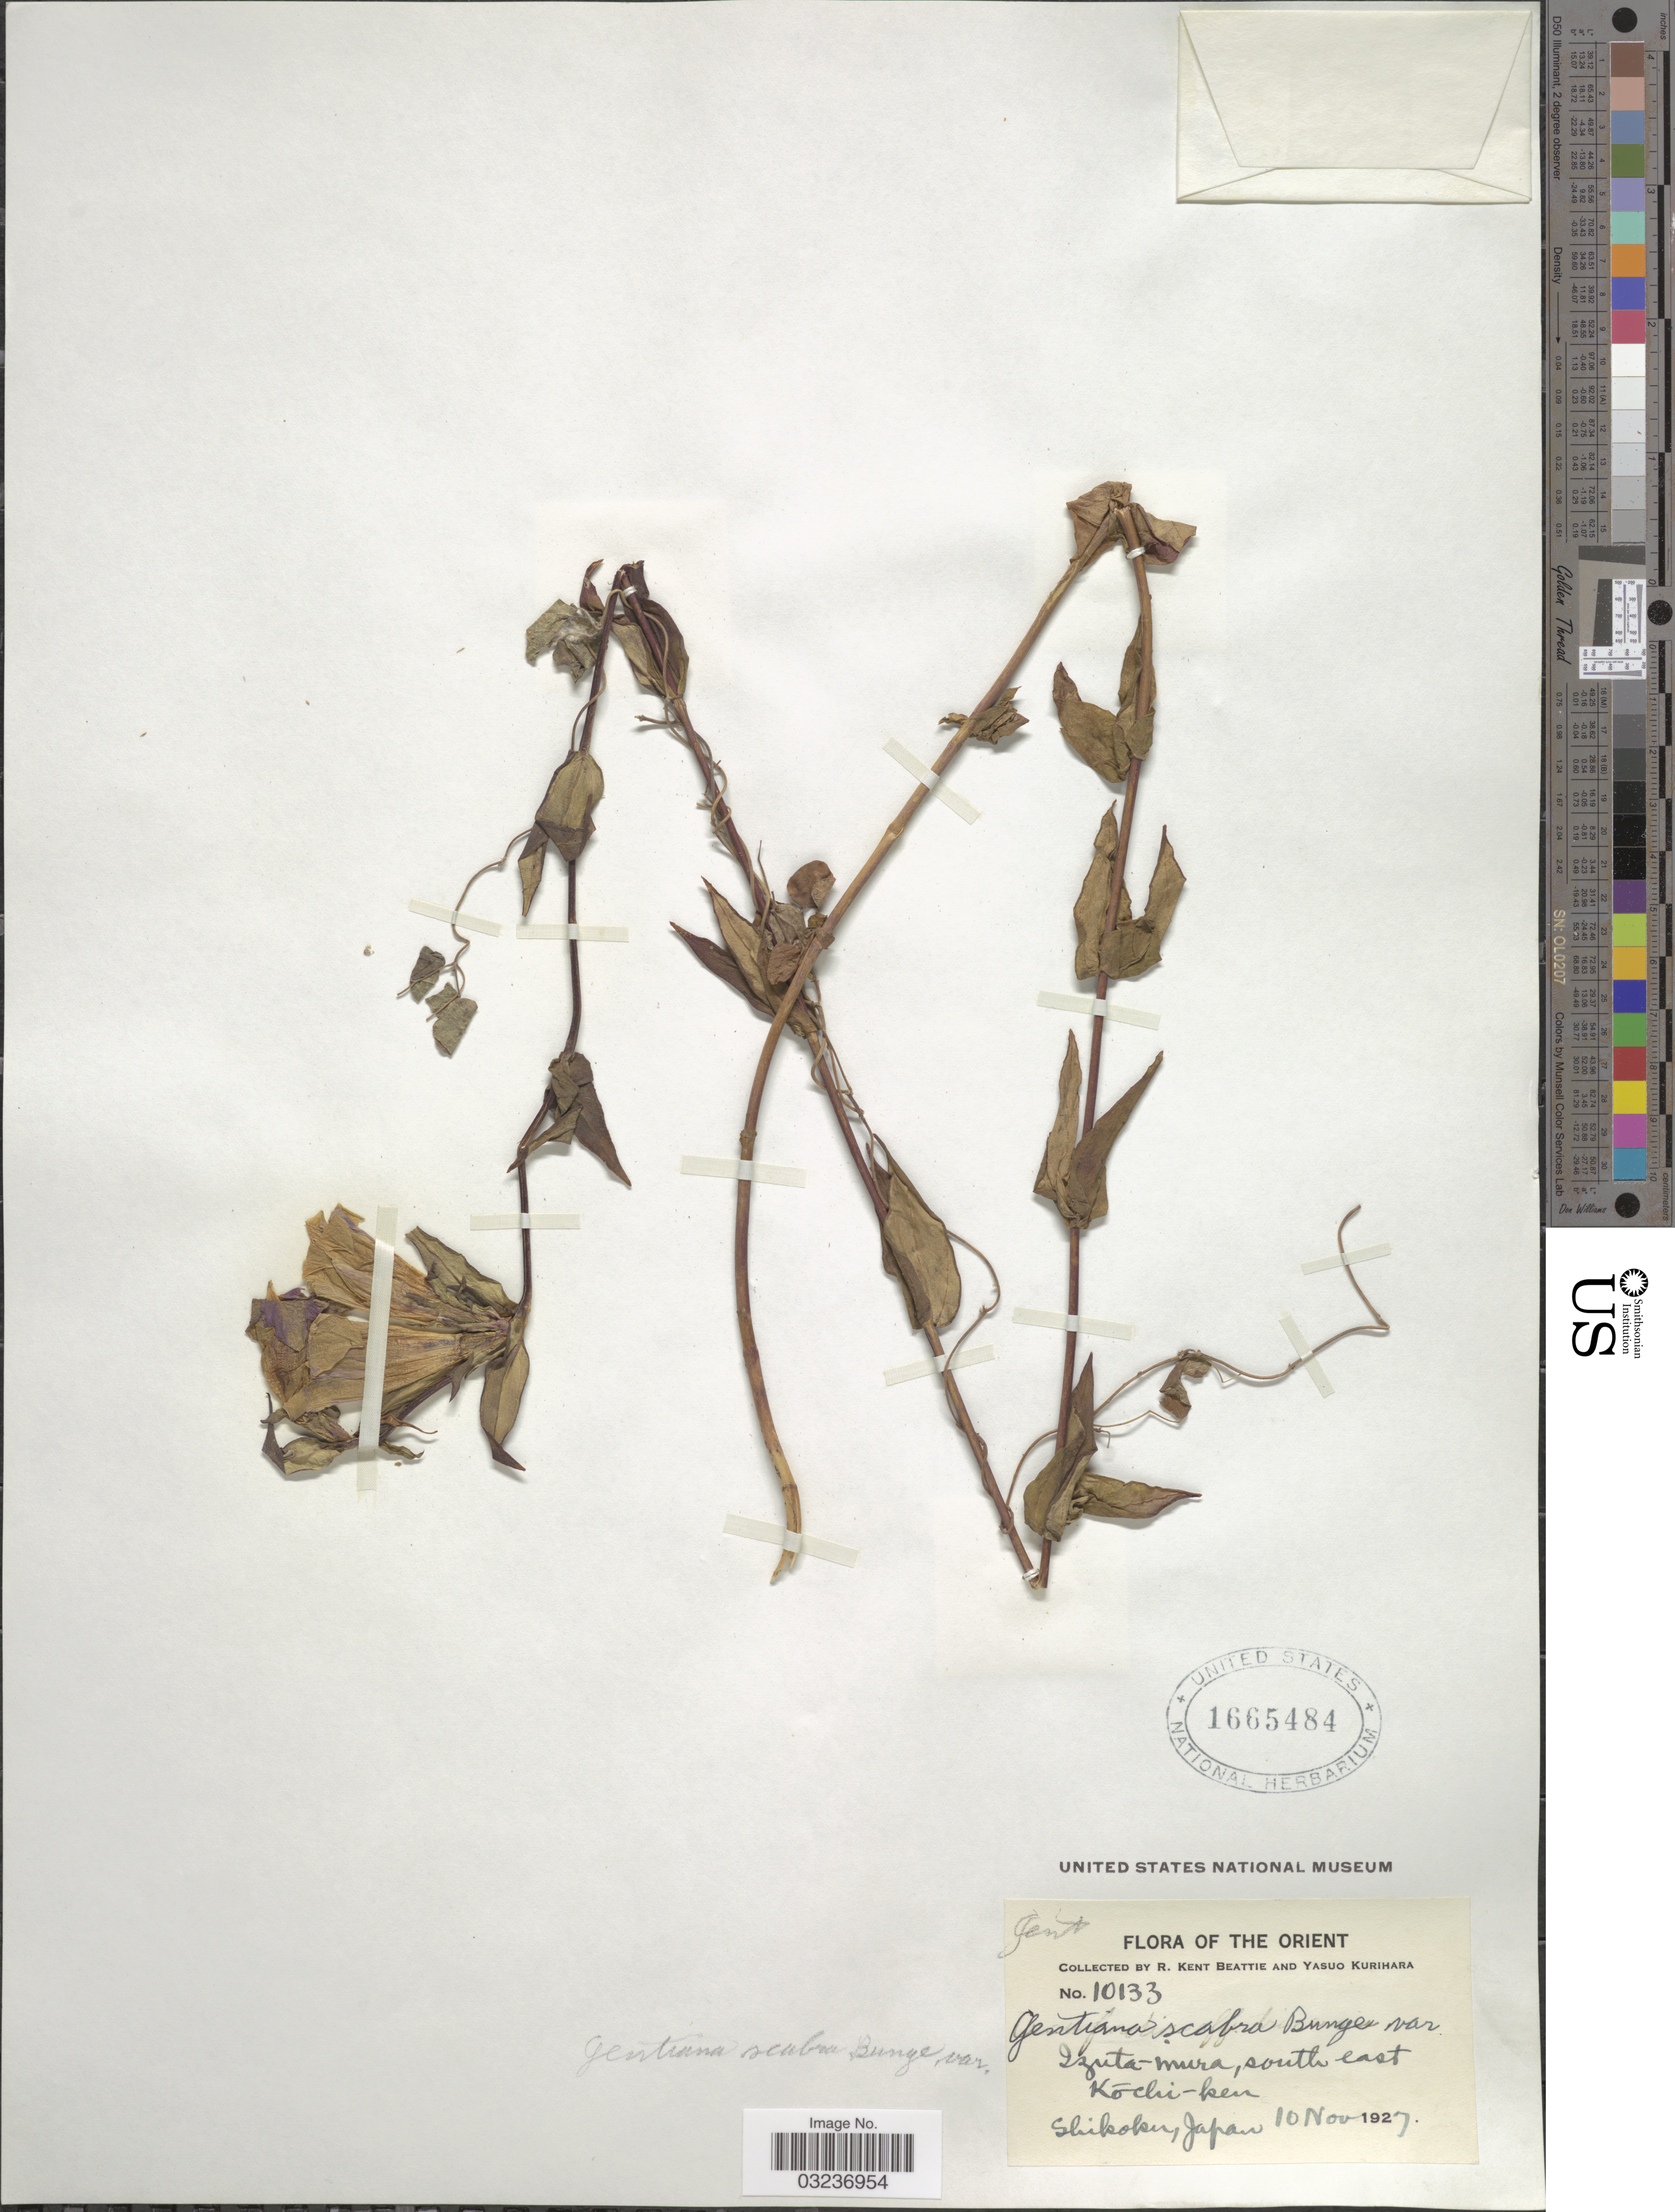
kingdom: Plantae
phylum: Tracheophyta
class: Magnoliopsida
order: Gentianales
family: Gentianaceae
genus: Gentiana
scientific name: Gentiana scabra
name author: Bunge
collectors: R. K. Beattie & Y. Kurihara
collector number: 10133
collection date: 1927-11-10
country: Japan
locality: The Orient, Izuta-mura, south east Kochi-ken, Shikoku, Japan.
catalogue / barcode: US 1665484